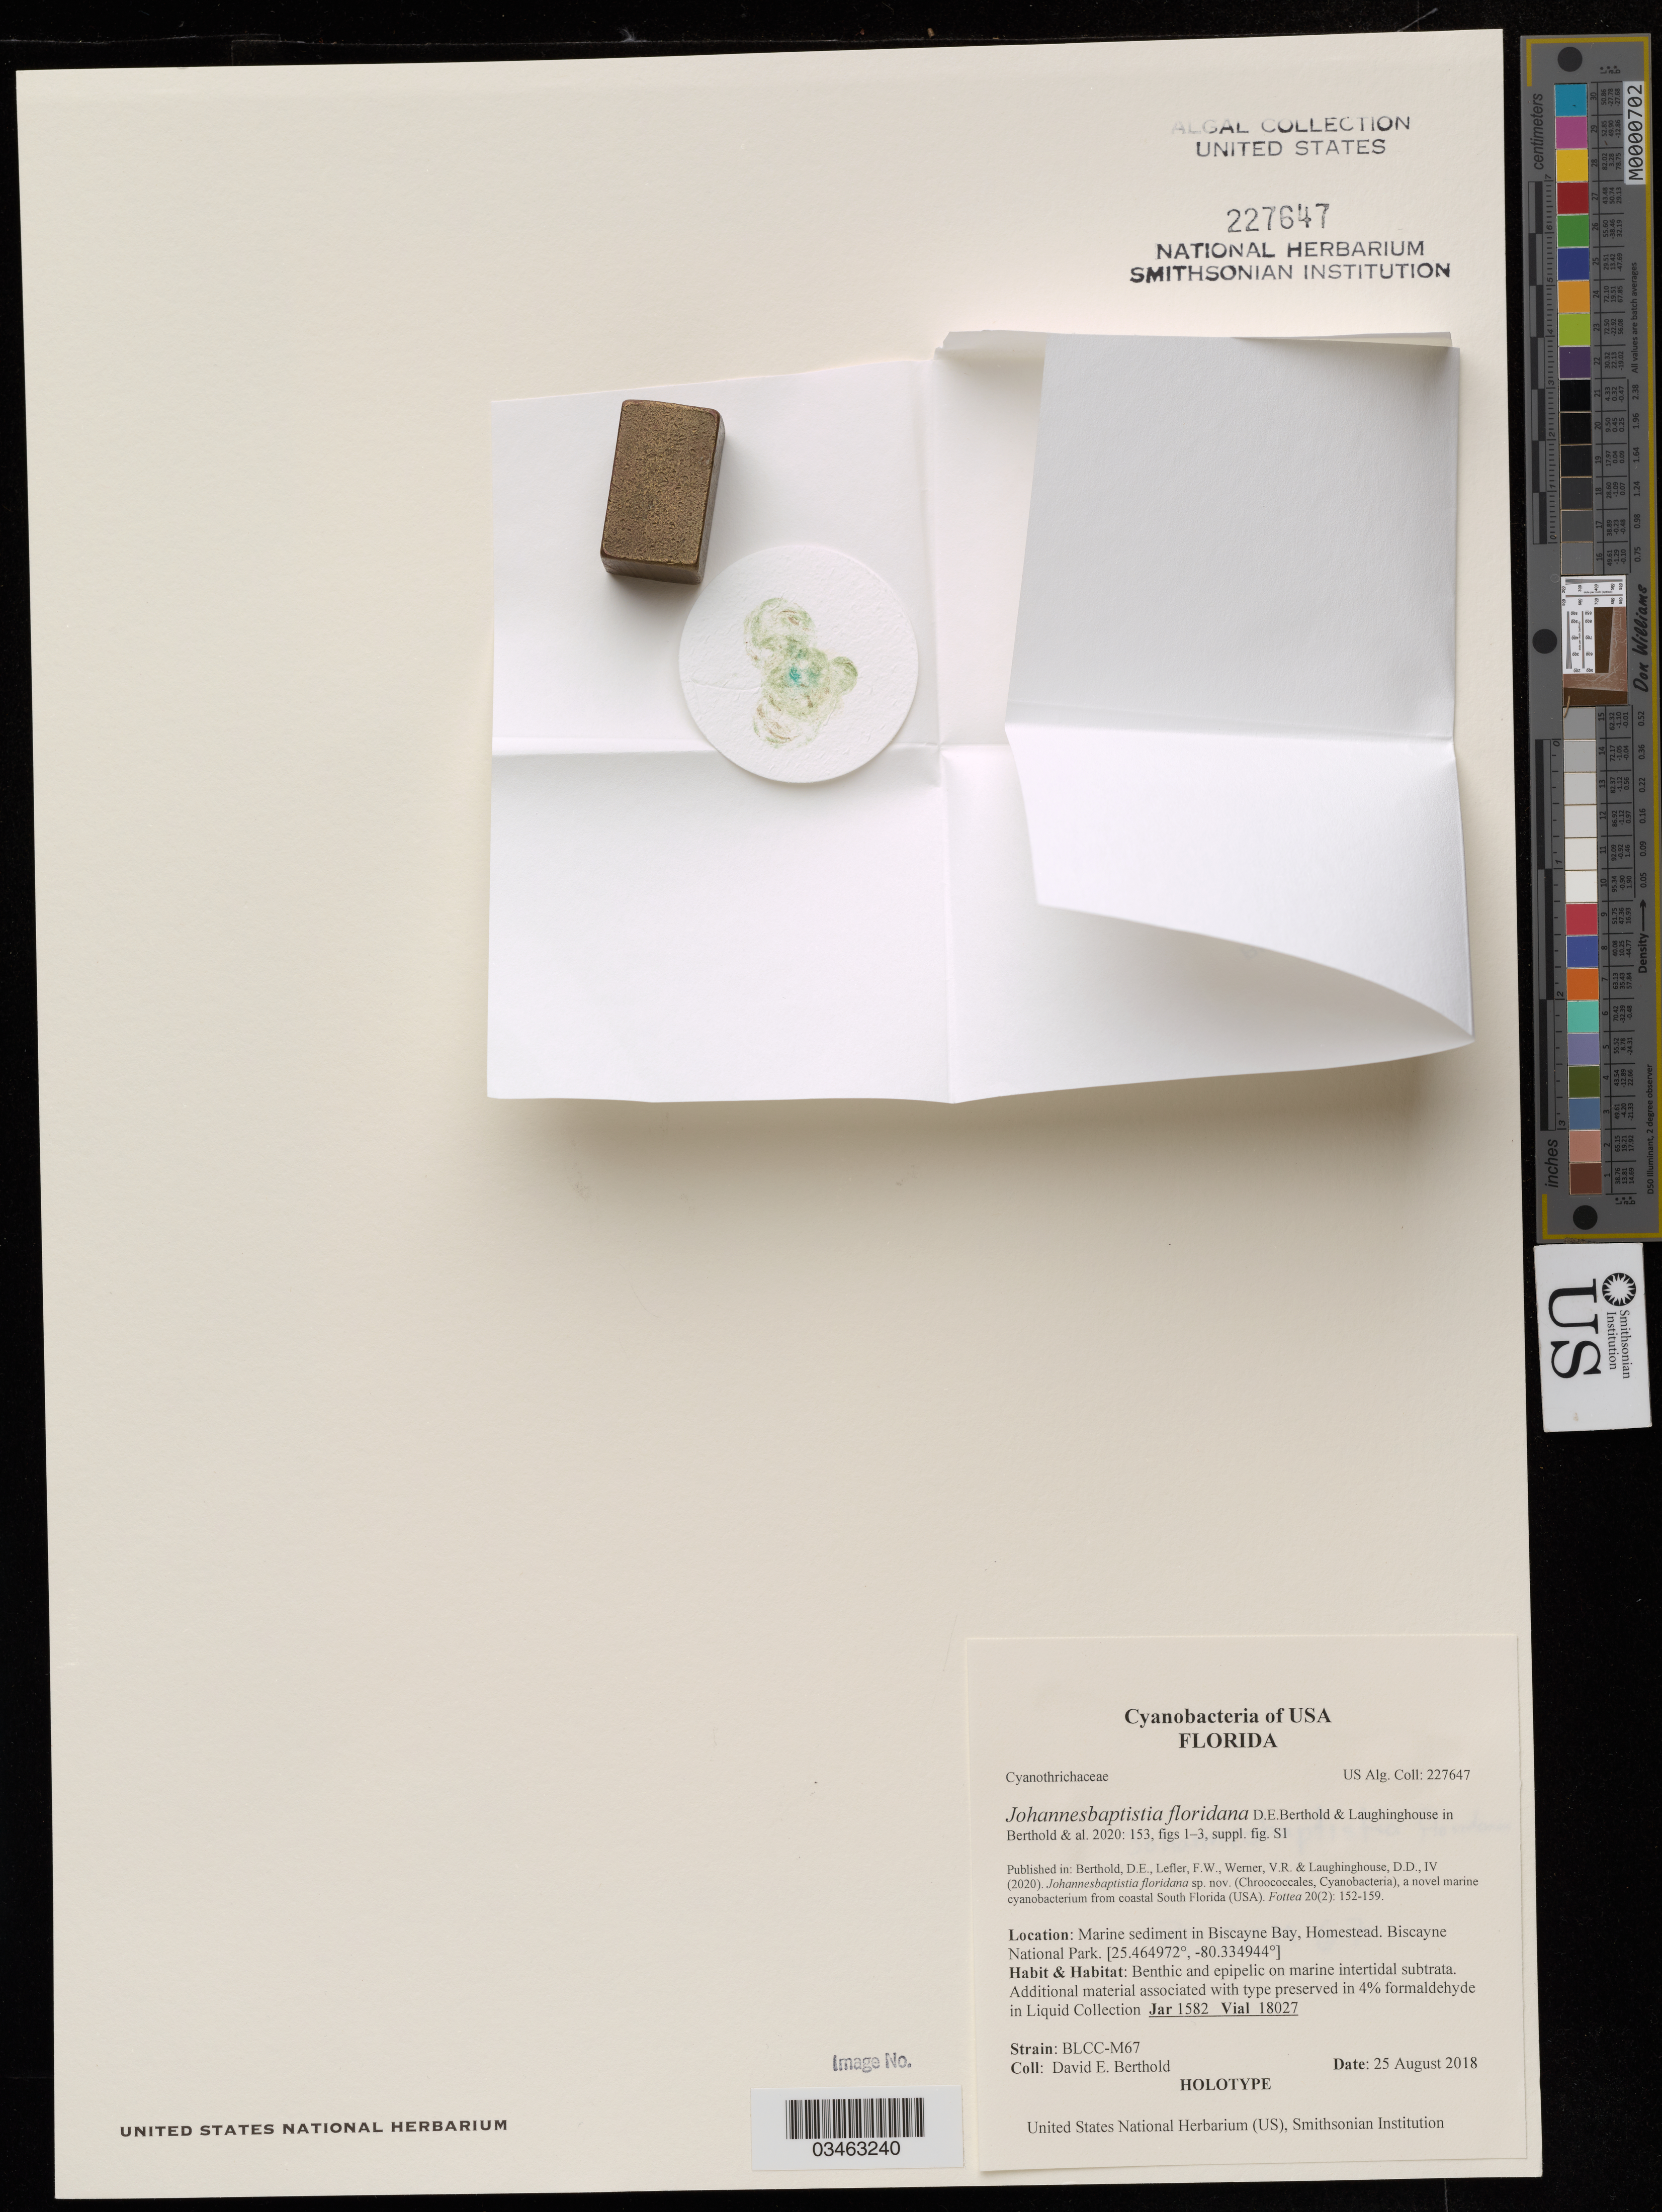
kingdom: Bacteria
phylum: Cyanobacteria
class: Cyanobacteriia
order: Cyanobacteriales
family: Cyanothrichaceae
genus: Johannesbaptistia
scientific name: Johannesbaptistia floridana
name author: D.E. Berthold & Laughinghouse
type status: Holotype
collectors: D. Berthold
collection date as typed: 25 August 2018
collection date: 2018-08-25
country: United States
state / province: Florida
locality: Marine sediment in Biscayne Bay, Homestead, Biscayne National Park.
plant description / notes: Additional material associated with type preserved in 4% formaldehyde in liquid collection.; Strain BLCC-M67.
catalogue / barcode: US 227647